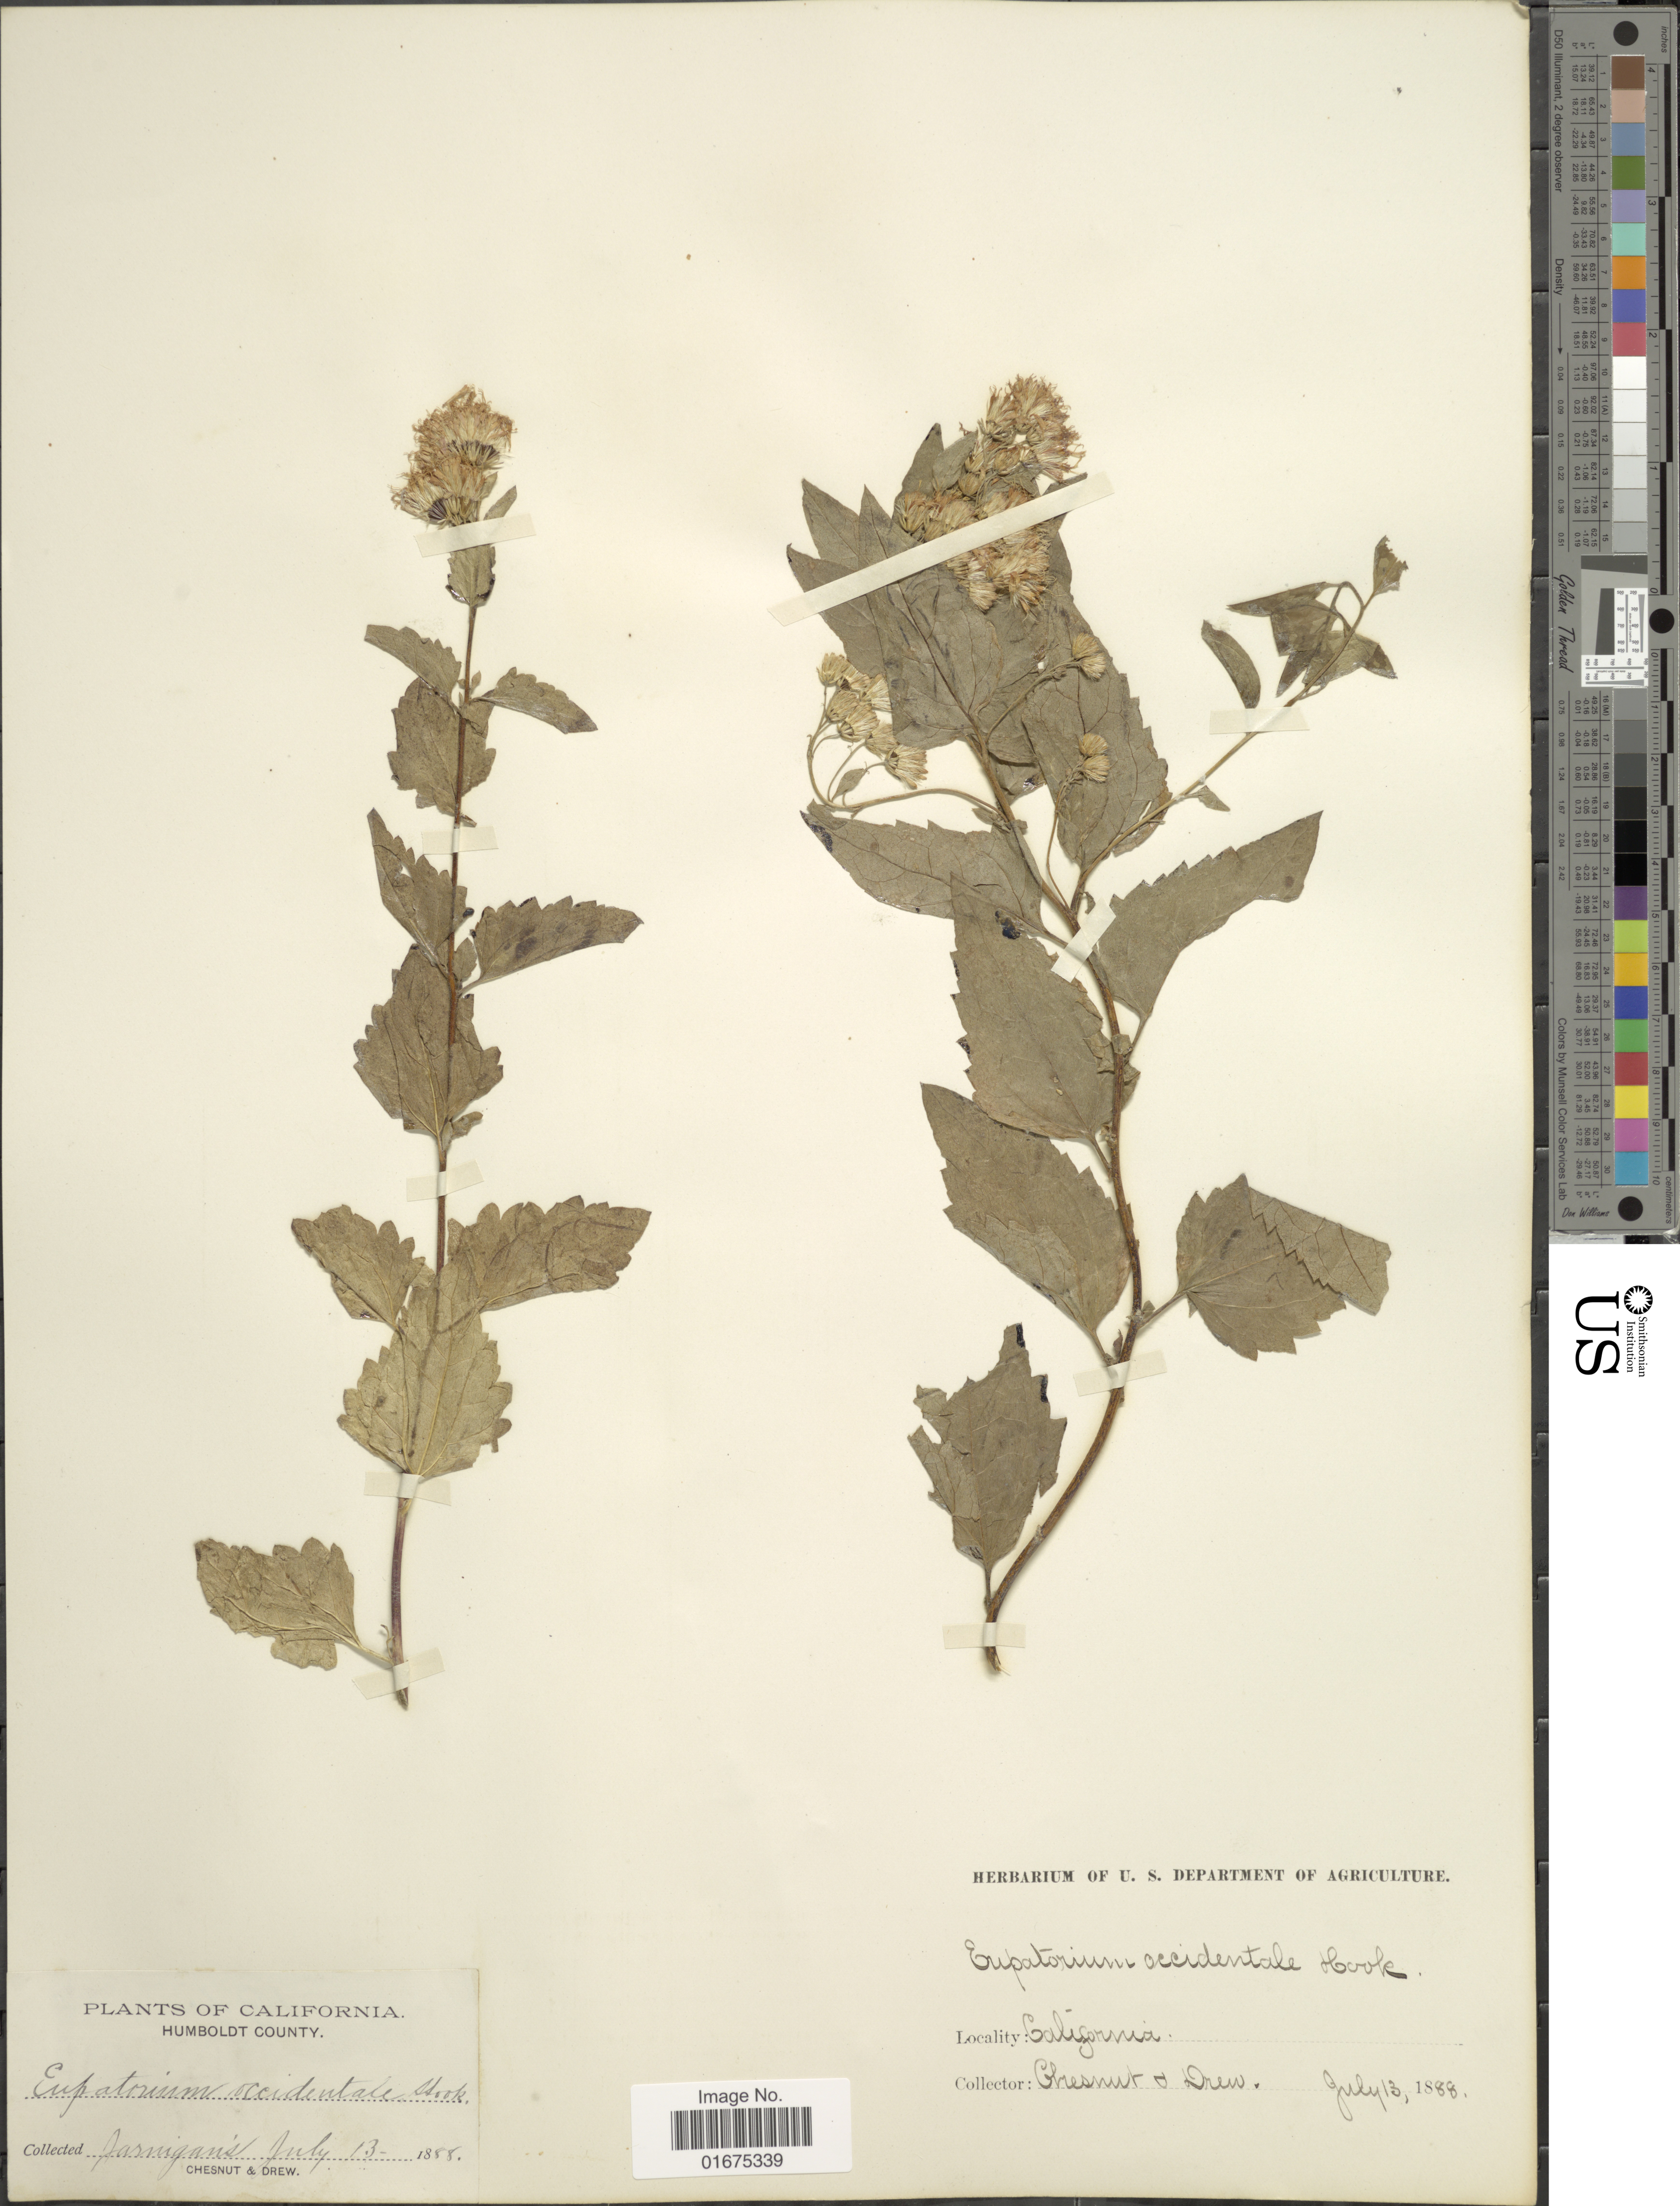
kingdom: Plantae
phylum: Tracheophyta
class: Magnoliopsida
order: Asterales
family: Asteraceae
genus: Ageratina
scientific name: Ageratina occidentalis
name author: (Hook.) R.M. King & H. Rob.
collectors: Chesnut & Drew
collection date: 1888-07-13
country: United States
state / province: California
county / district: Humboldt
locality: Humboldt County, Jarnigan's.